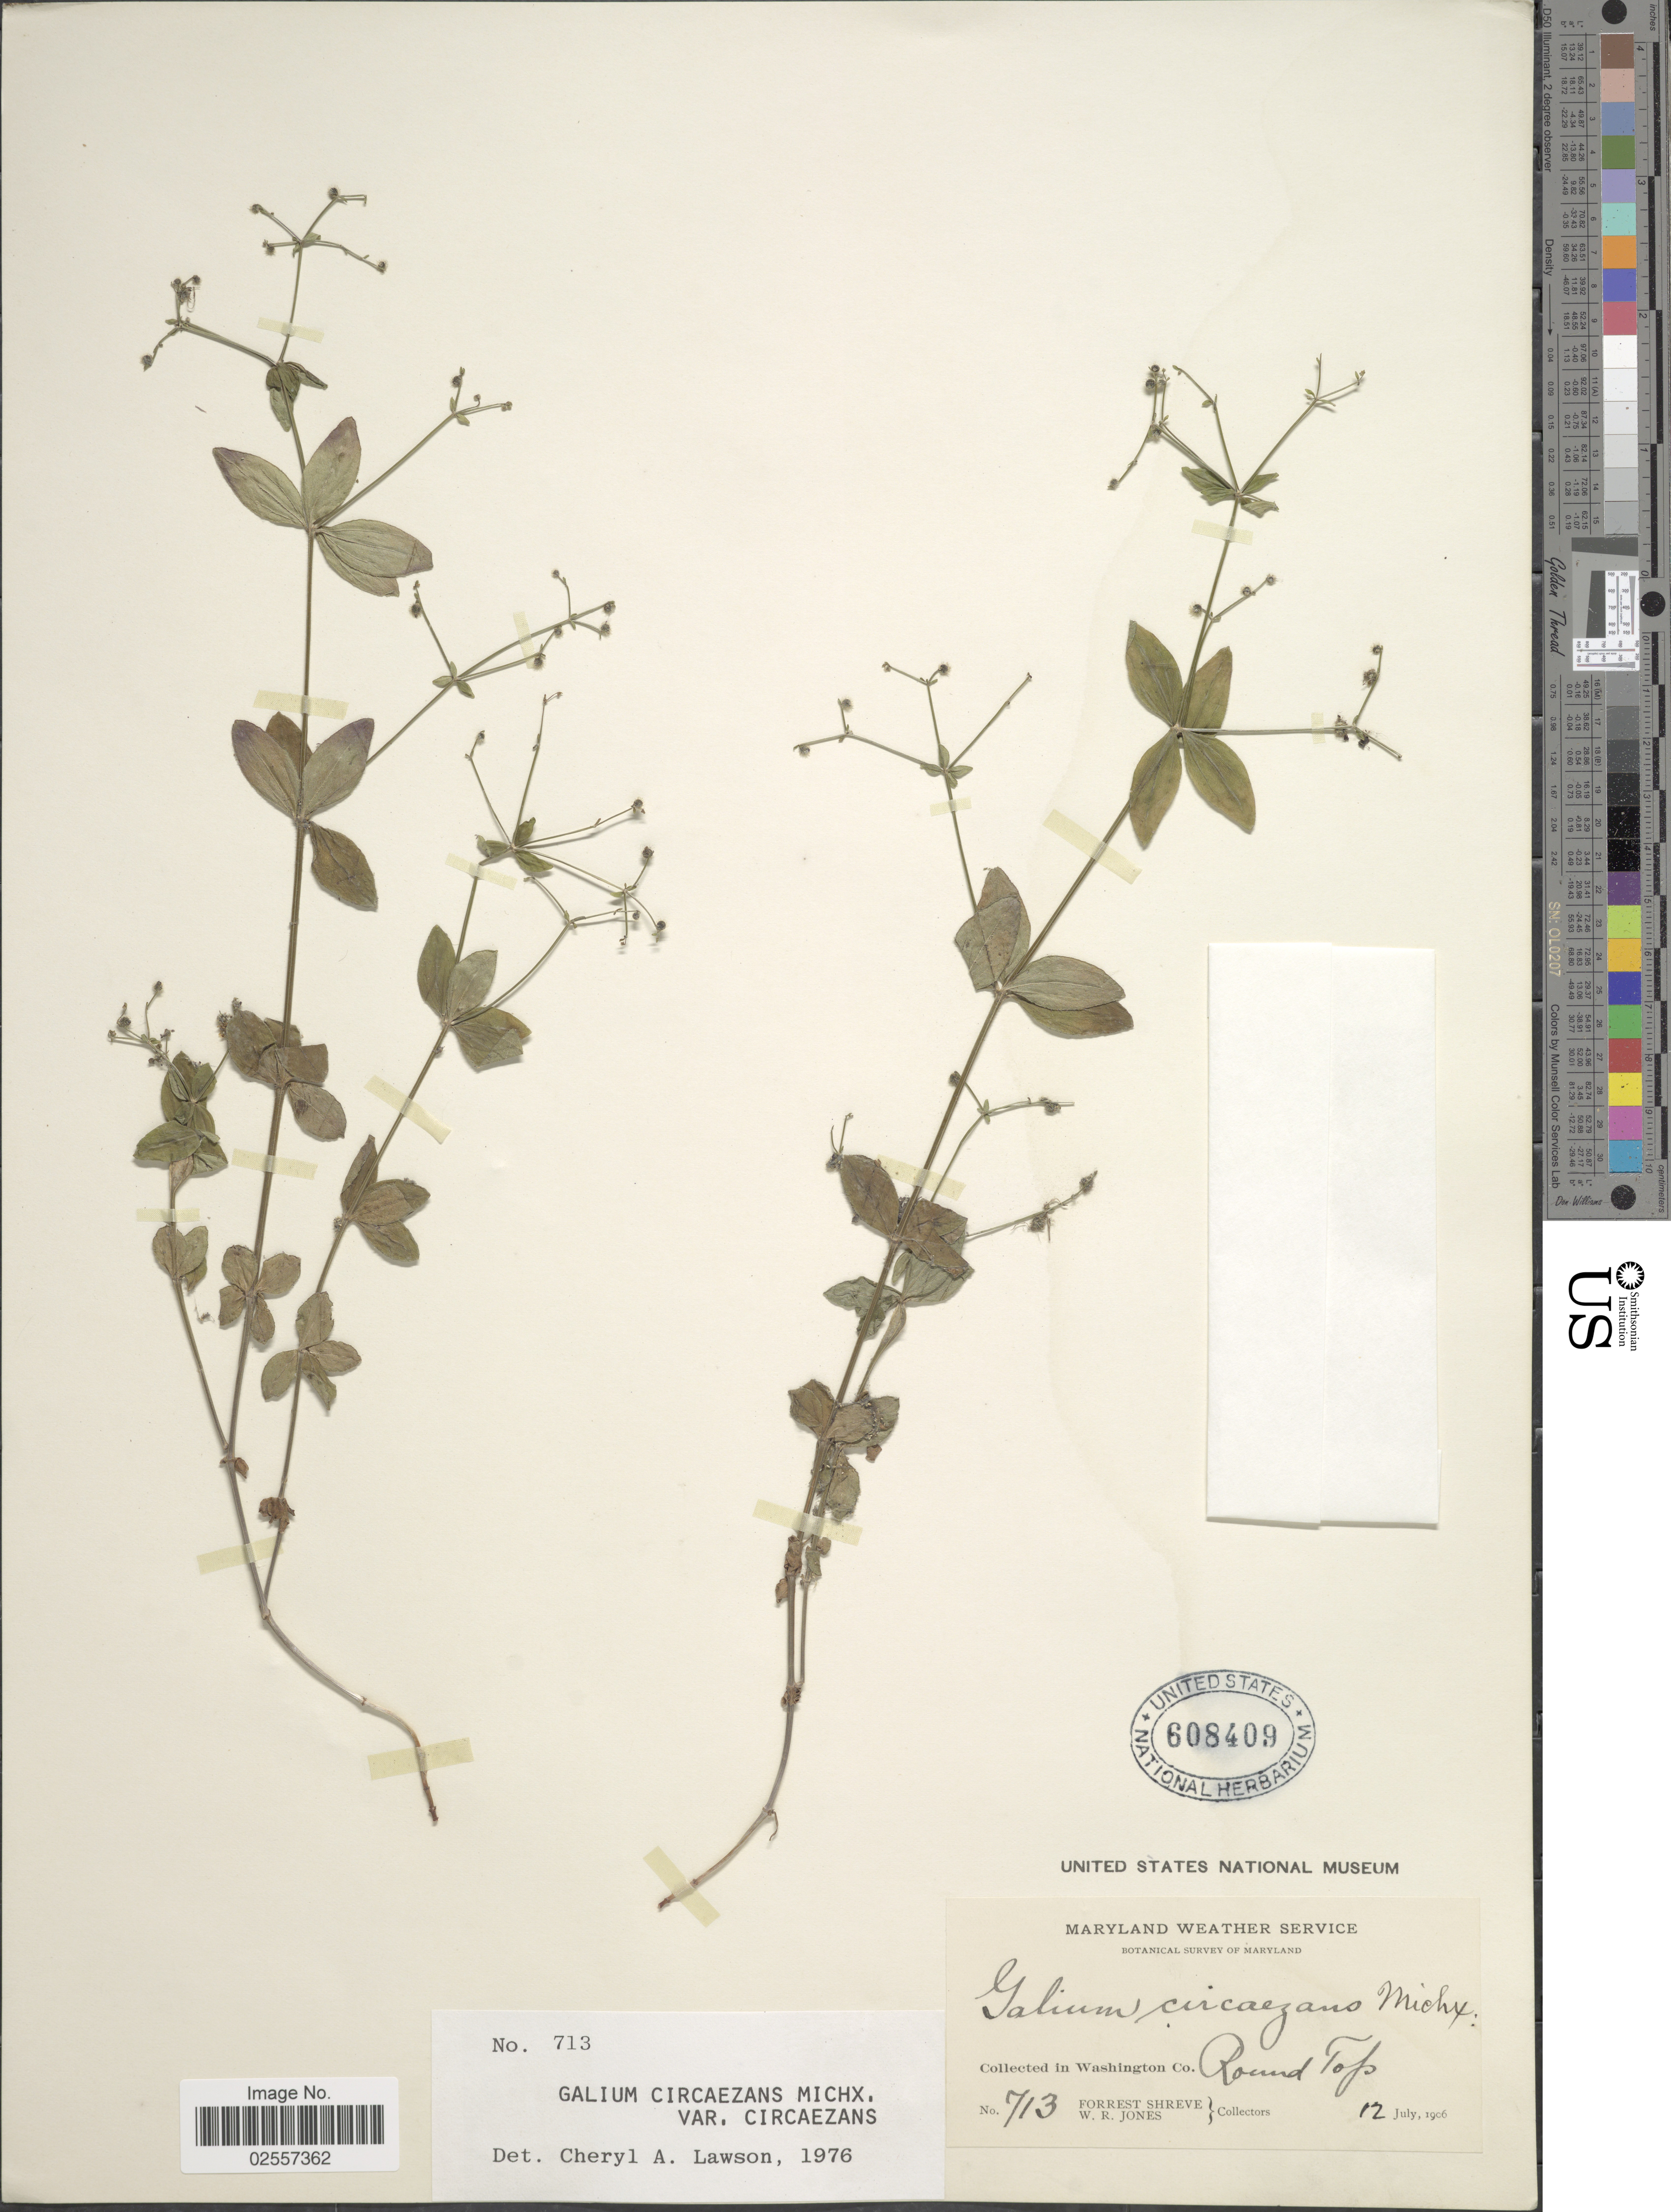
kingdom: Plantae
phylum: Tracheophyta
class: Magnoliopsida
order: Gentianales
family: Rubiaceae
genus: Galium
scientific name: Galium circaezans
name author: Michx.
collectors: F. Shreve & W. R. Jones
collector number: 713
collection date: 1906-07-12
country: United States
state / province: Maryland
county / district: Washington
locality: Washington Co. Round Top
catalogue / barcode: US 608409